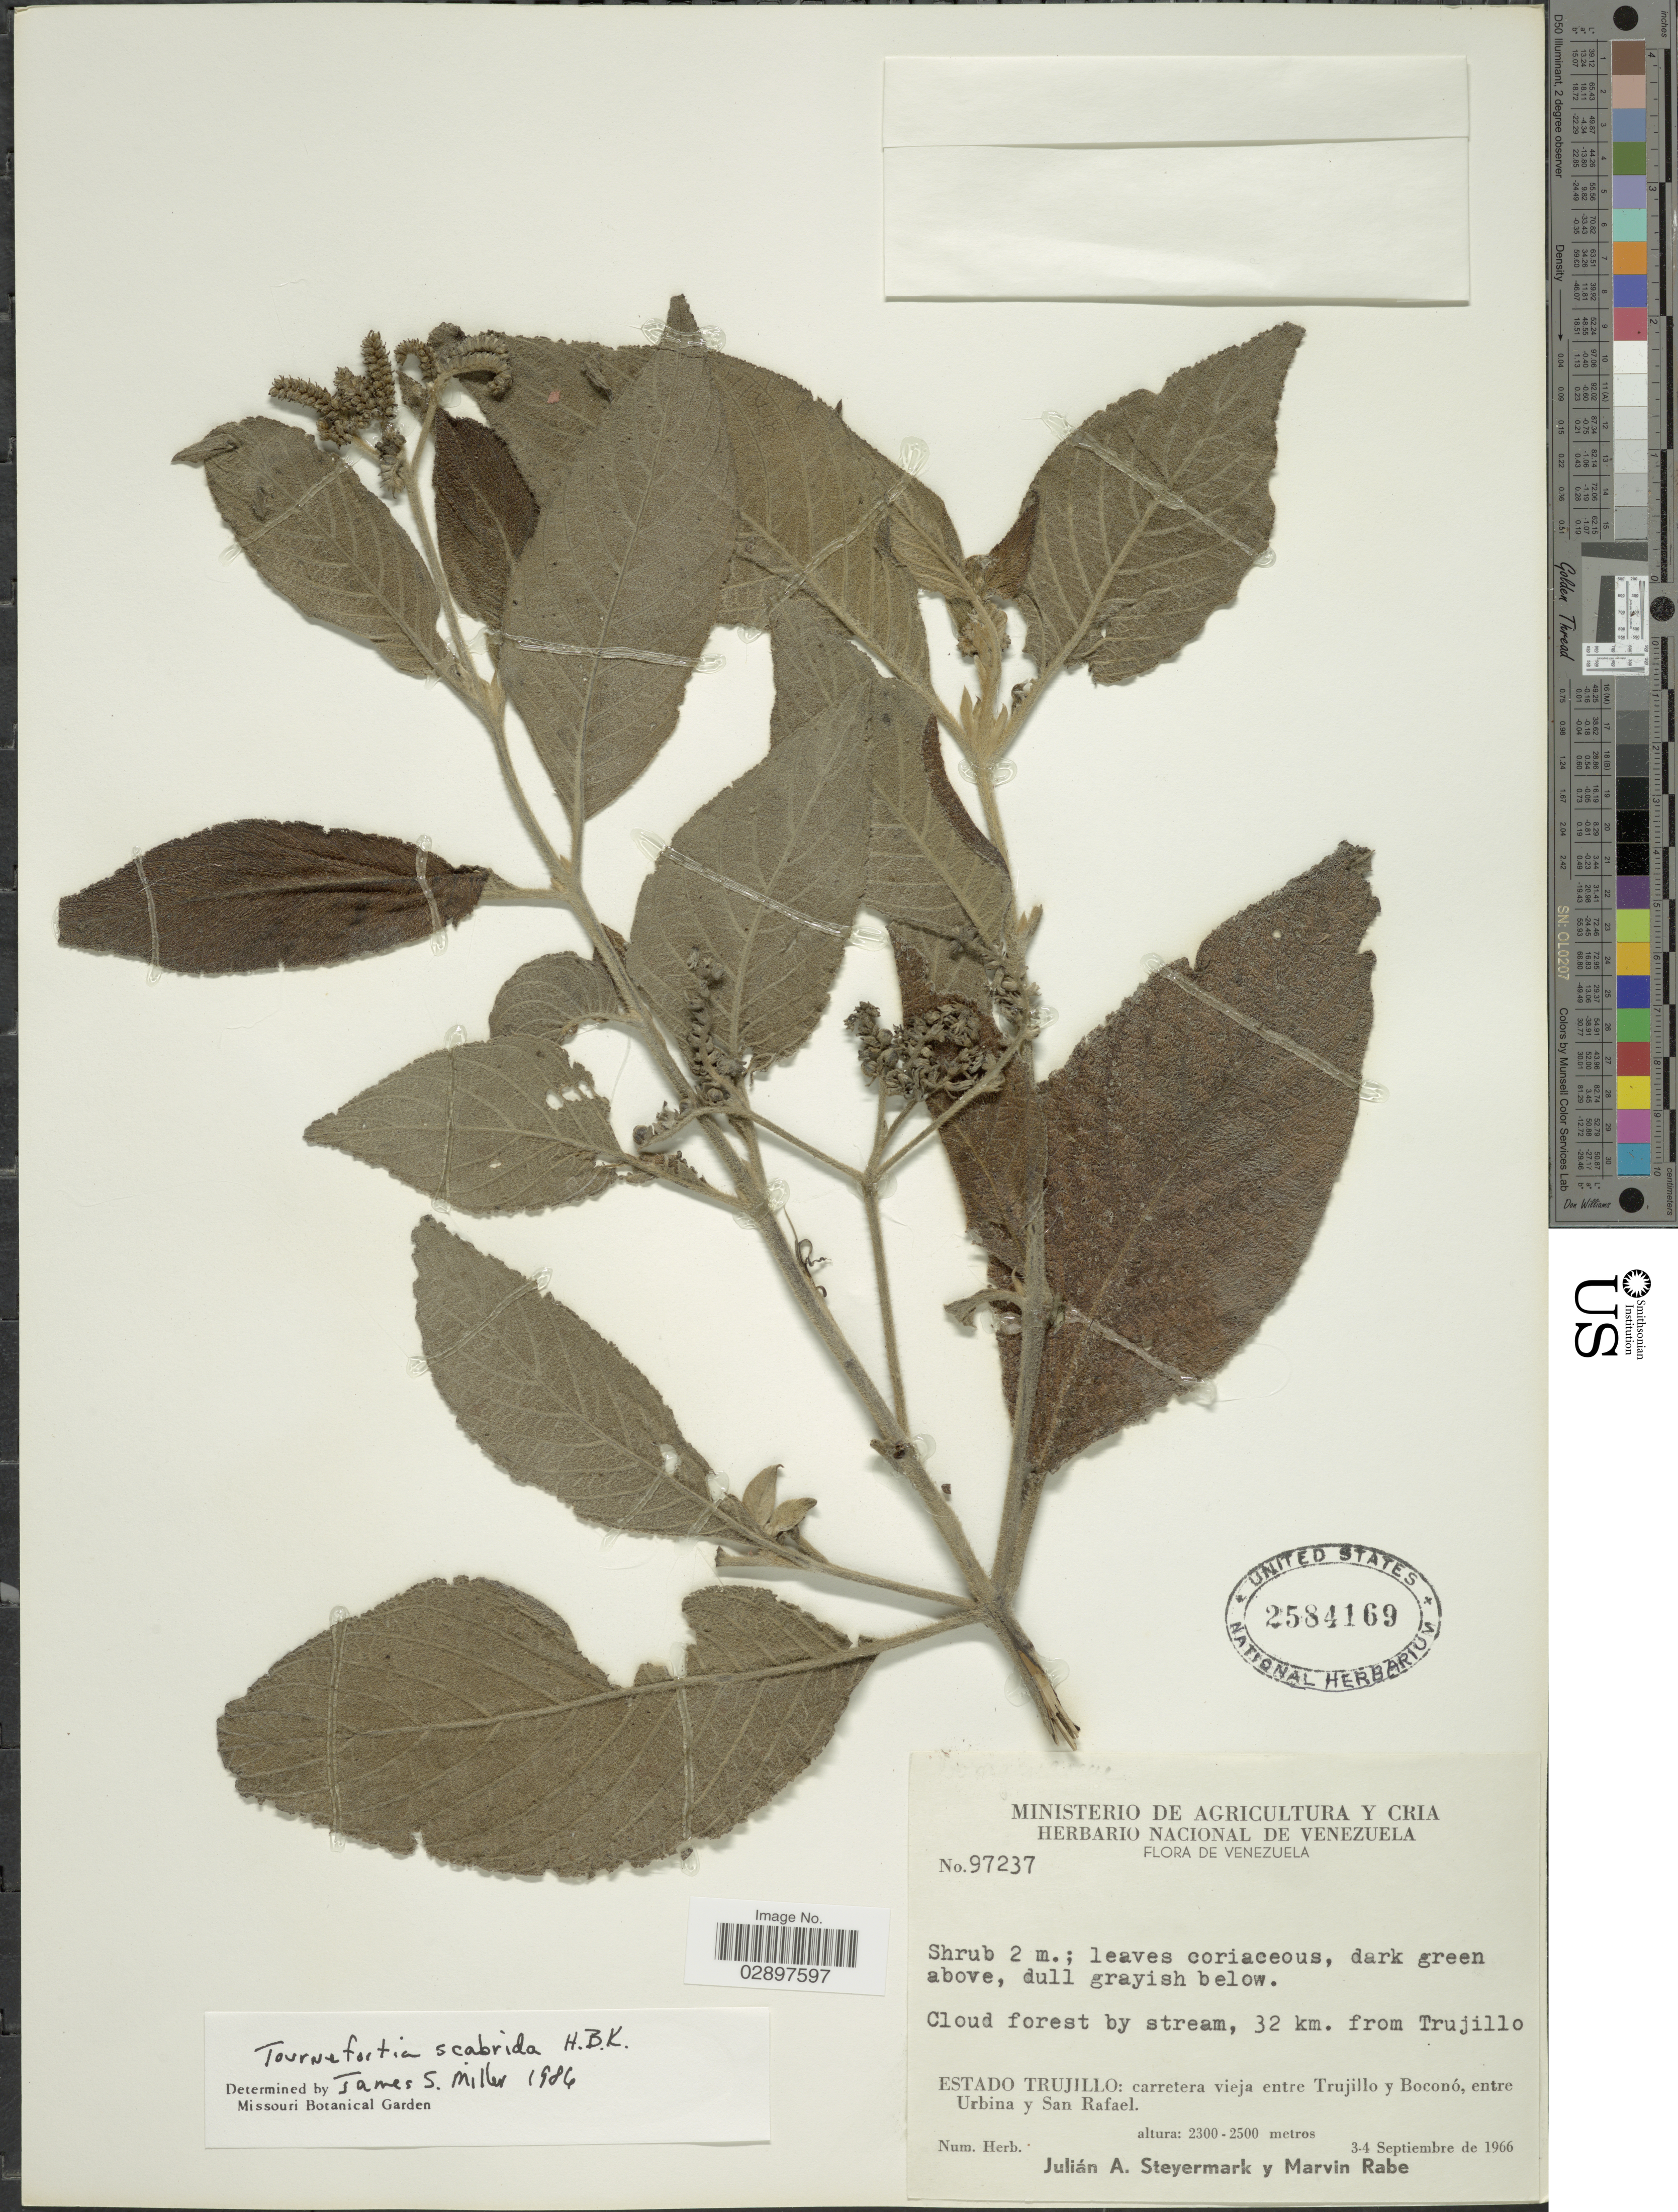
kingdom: Plantae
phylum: Tracheophyta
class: Magnoliopsida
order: Boraginales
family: Heliotropiaceae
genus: Tournefortia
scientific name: Tournefortia scabrida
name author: Kunth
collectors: J. Steyermark & M. Rabe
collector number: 97237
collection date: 1966-09-03/1966-09-04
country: Venezuela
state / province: Trujillo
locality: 32 km. from Trujillo. Carretera vieja entre Trujillo y Boconó, entre Urbina y San Rafael.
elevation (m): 2300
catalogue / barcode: US 2584169